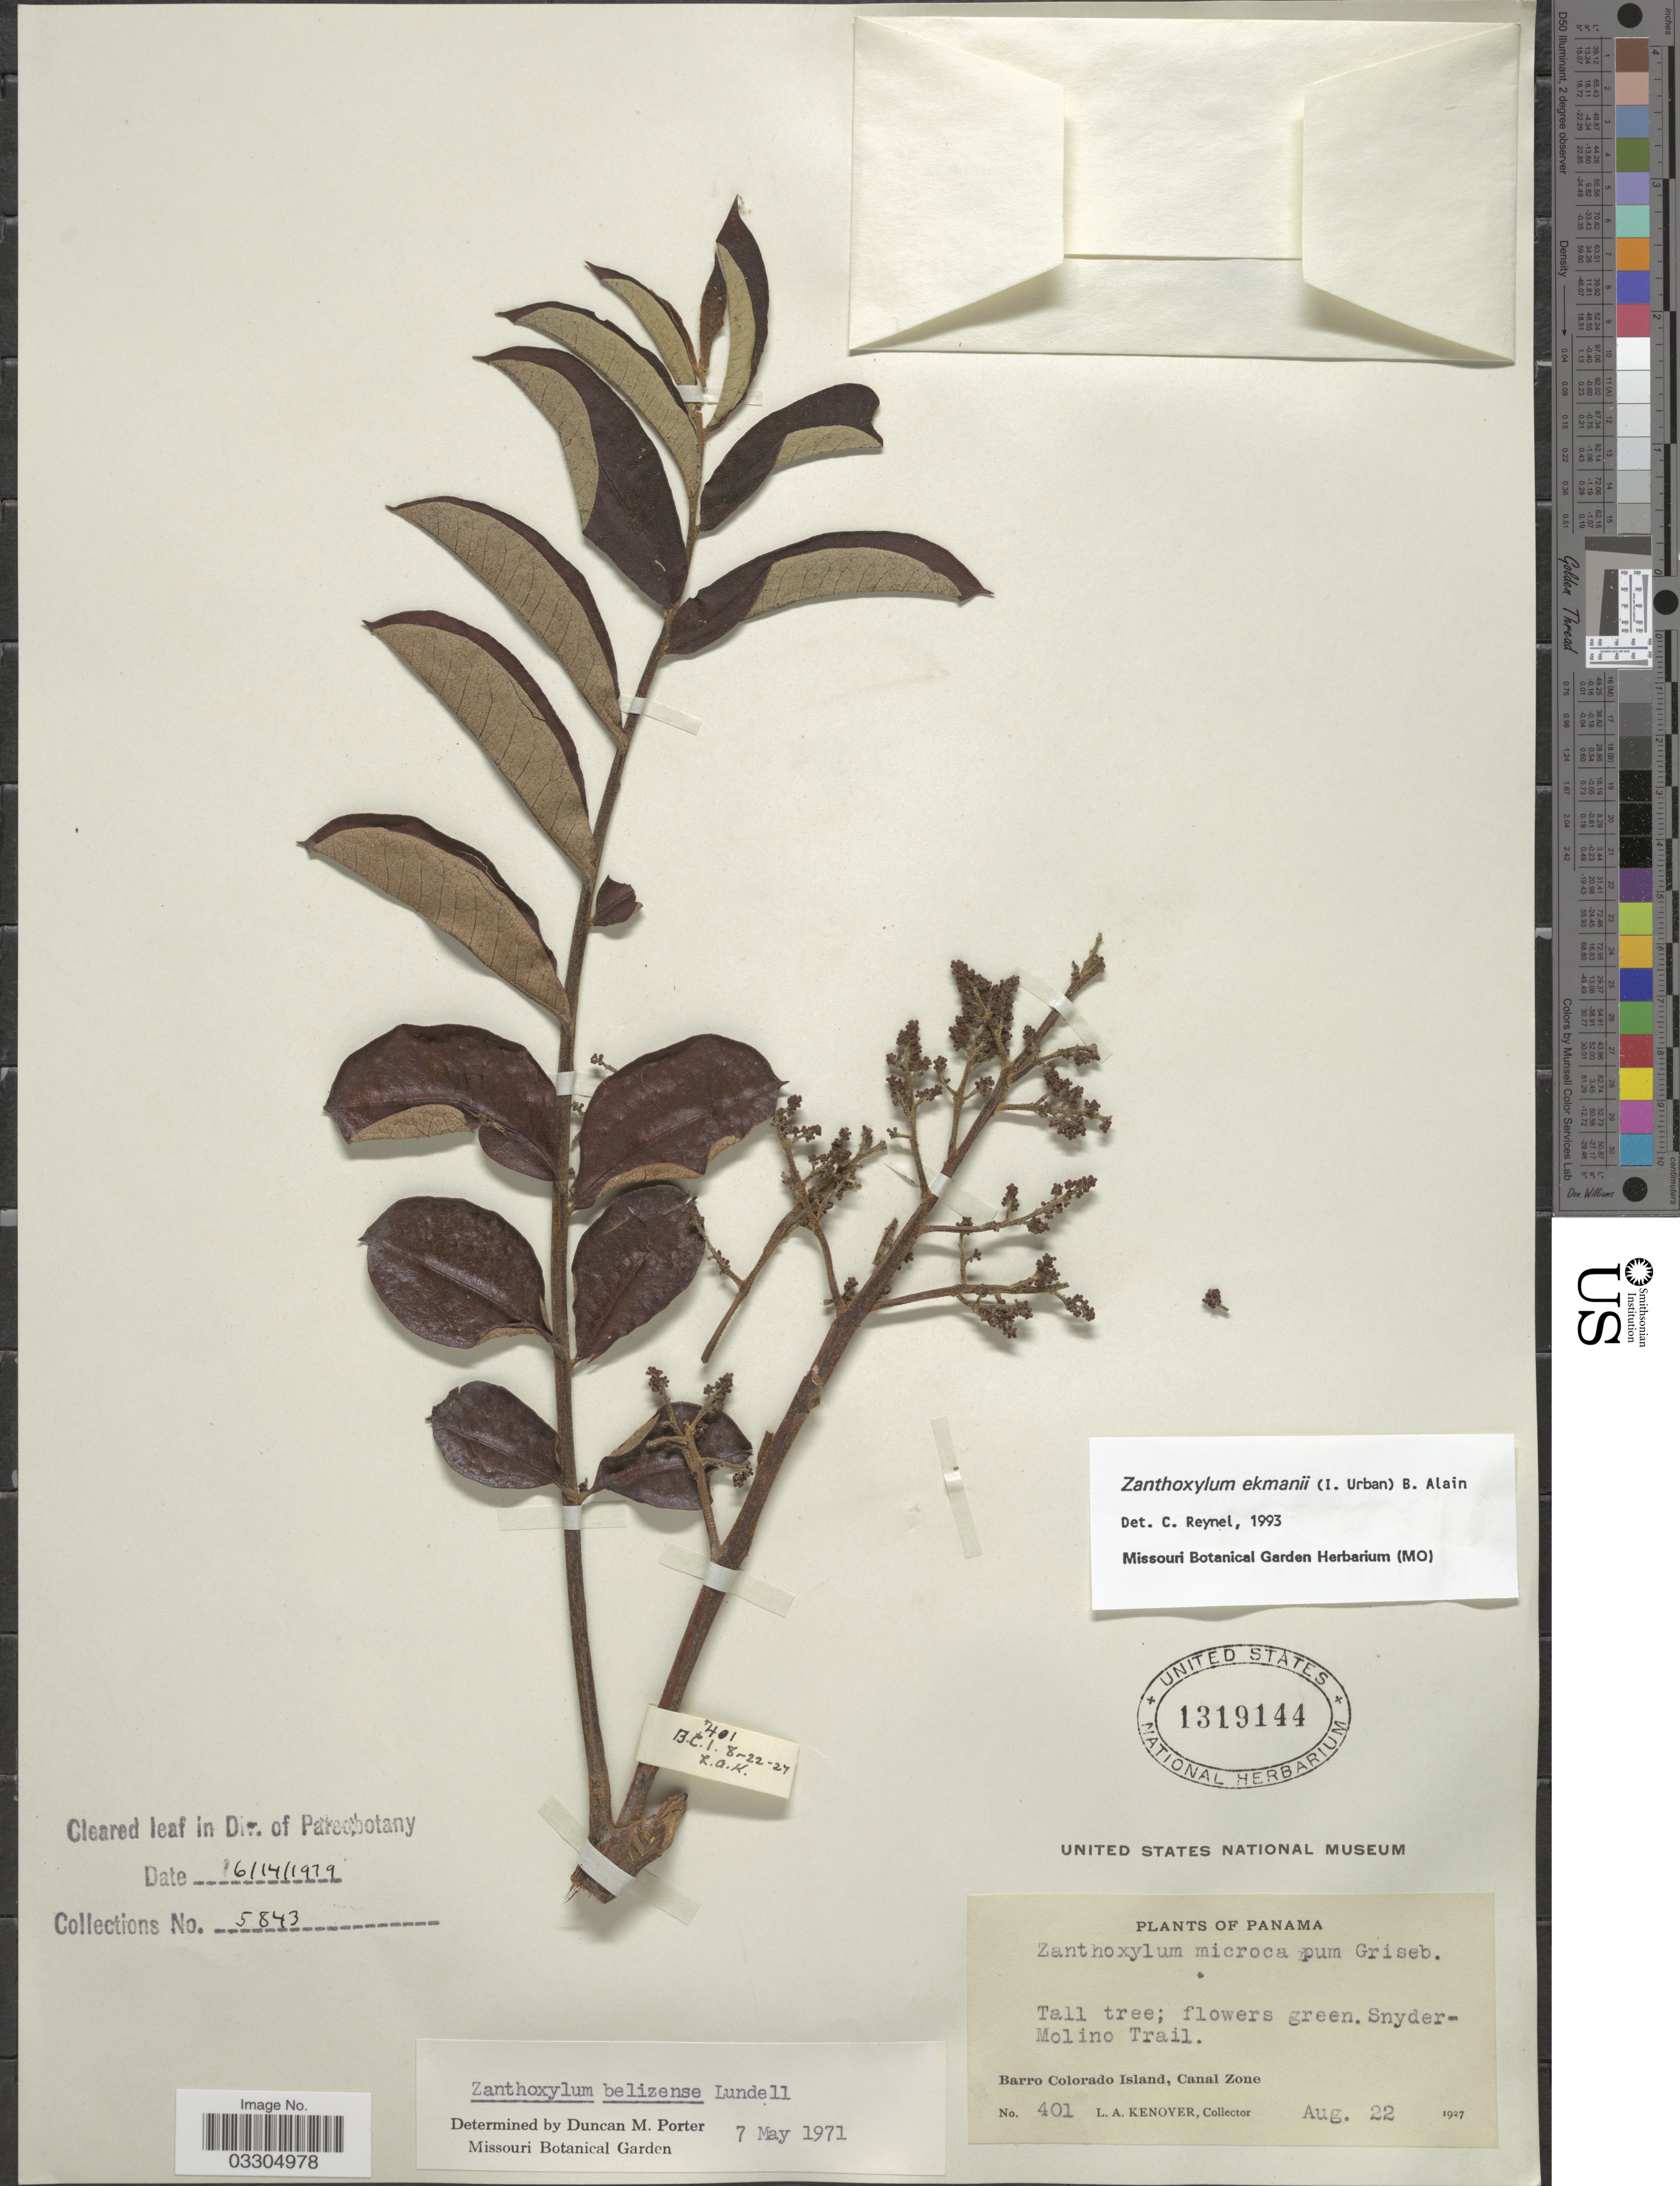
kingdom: Plantae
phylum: Tracheophyta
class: Magnoliopsida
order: Sapindales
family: Rutaceae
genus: Zanthoxylum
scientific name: Zanthoxylum belizense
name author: Lundell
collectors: L. A. Kenoyer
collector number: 401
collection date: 1927-08-22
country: Panama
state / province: Panamá Oeste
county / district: Canal Zone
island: Barro Colorado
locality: Snyder-Molino Trail. Barro Colorado Island, Canal Zone.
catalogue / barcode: US 1319144